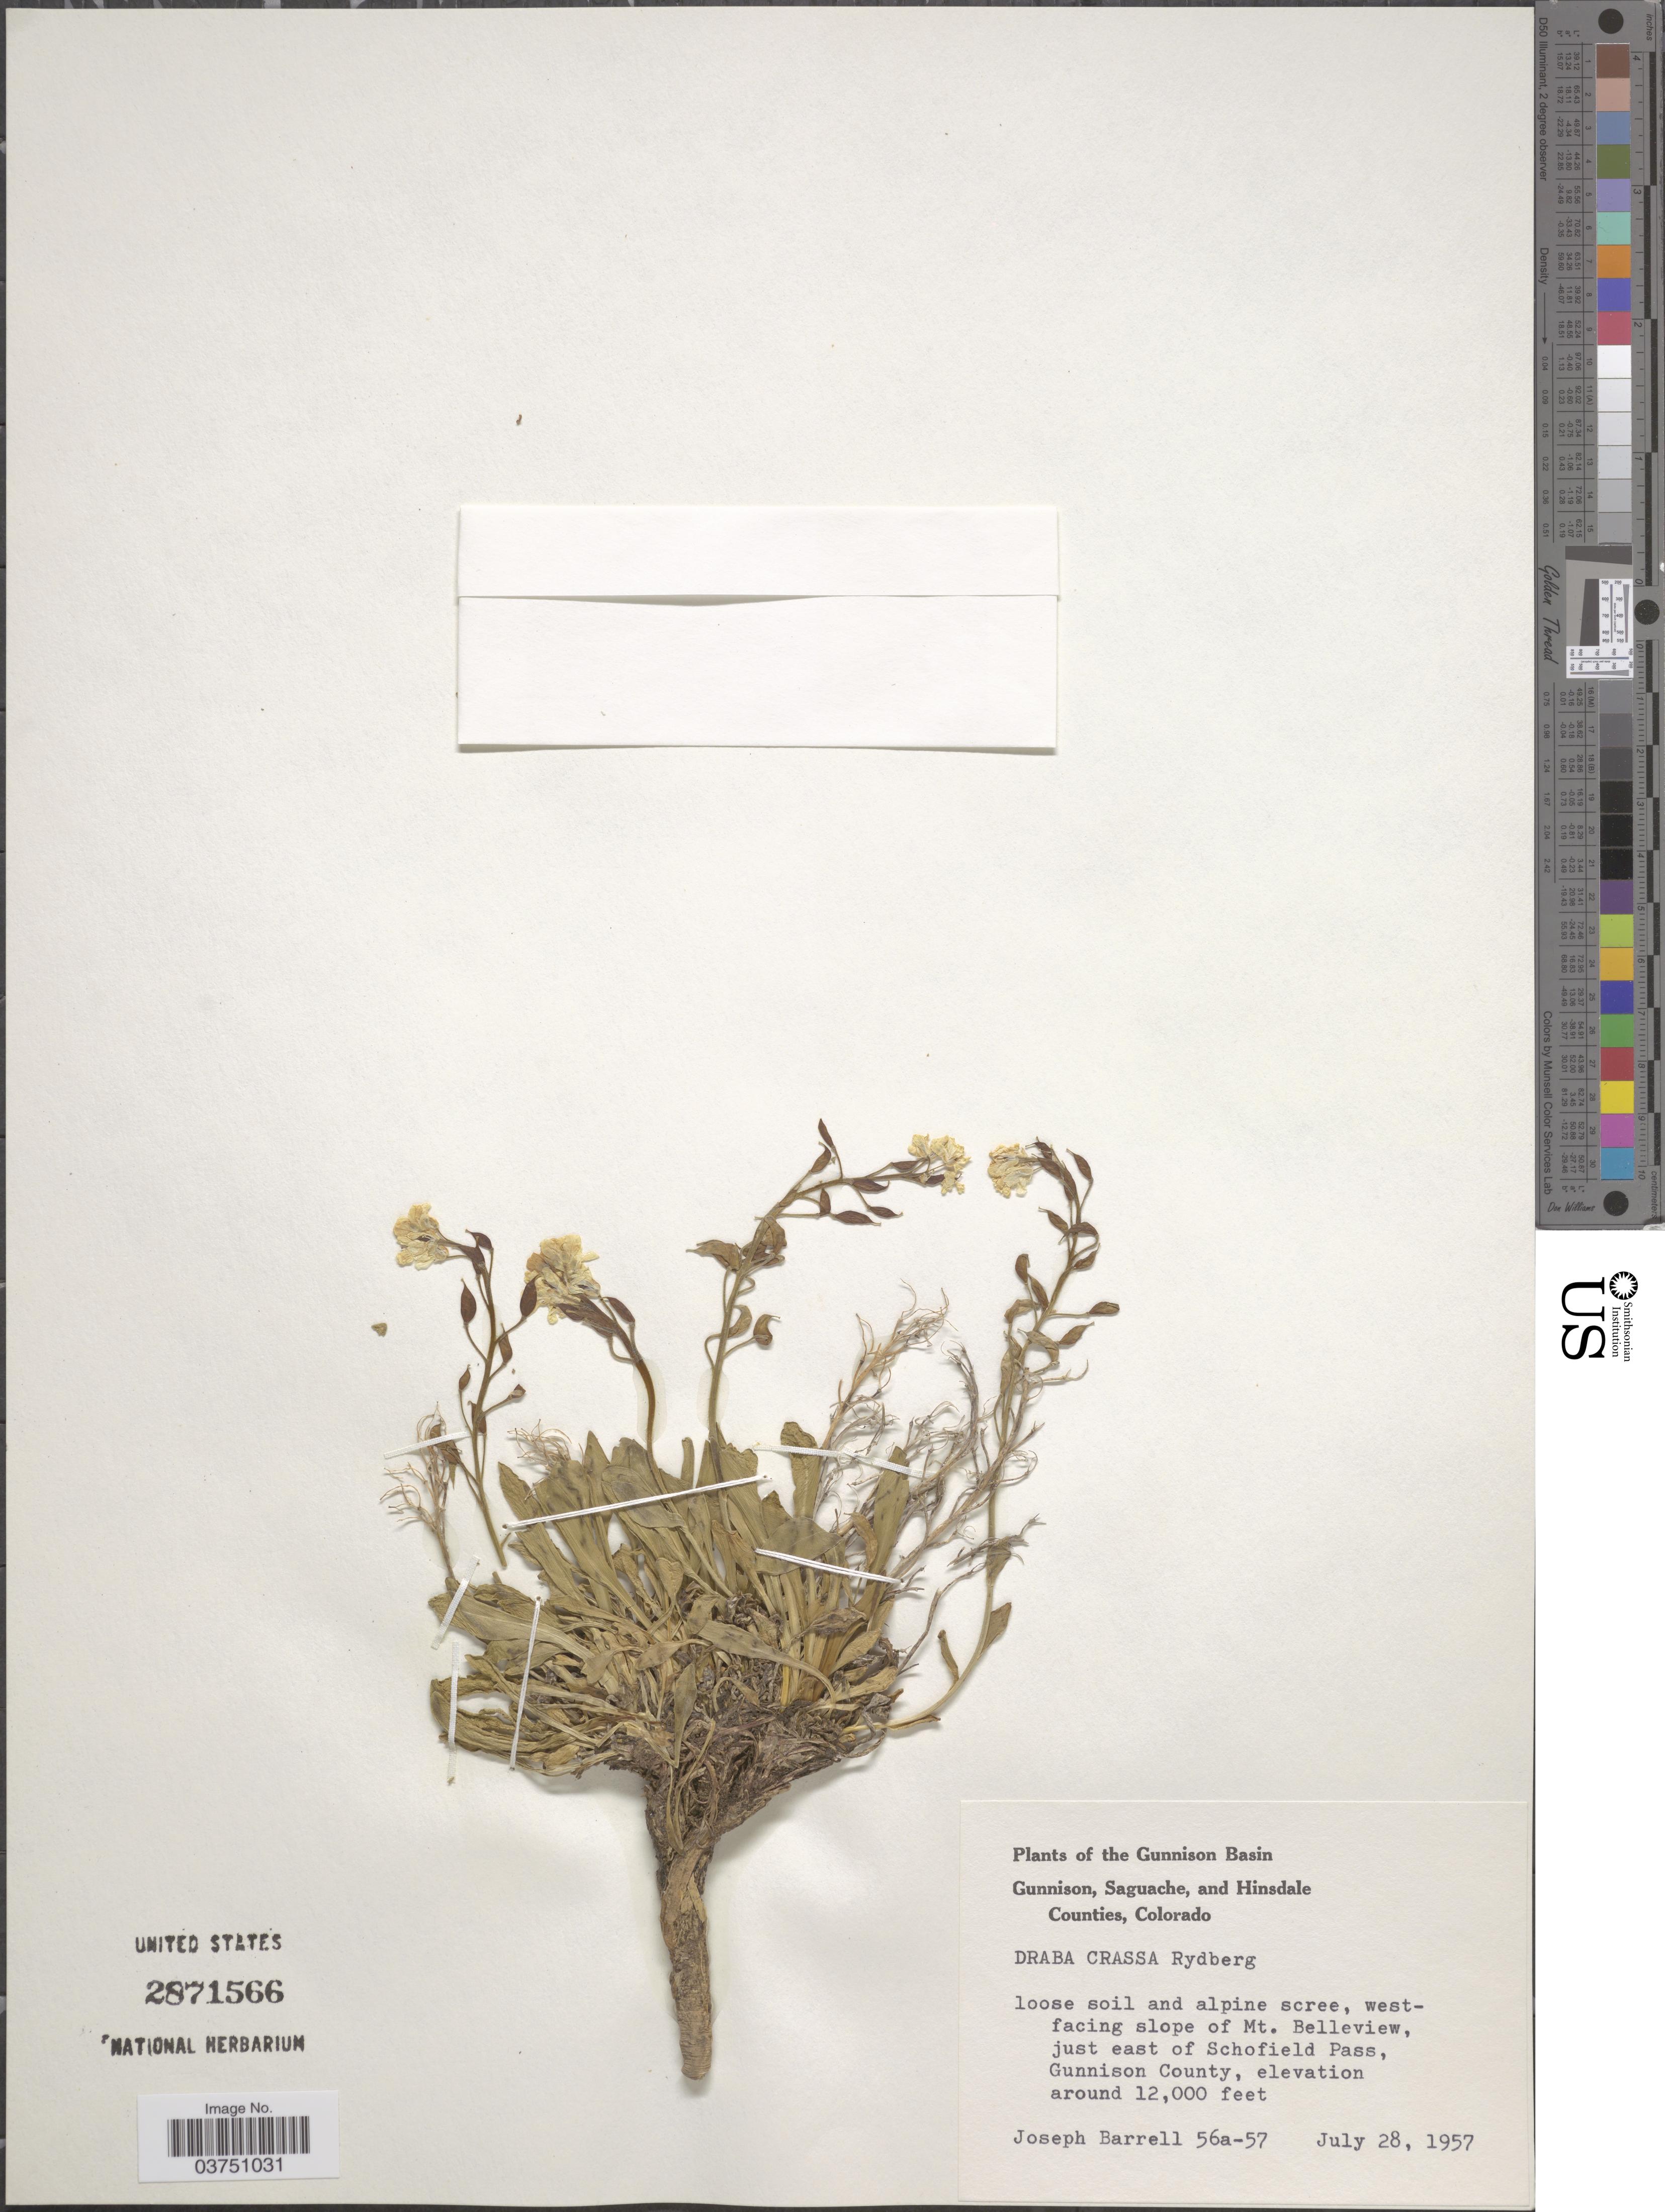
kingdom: Plantae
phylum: Tracheophyta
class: Magnoliopsida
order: Brassicales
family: Brassicaceae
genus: Draba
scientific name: Draba crassa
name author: Rydb.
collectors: J. Barrell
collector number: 56a-57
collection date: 1957-07-28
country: United States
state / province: Colorado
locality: The Gunnison Basin. West-facing slope of Mt. Belleview, just east of Schofield Pass, Gunnison County.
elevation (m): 3658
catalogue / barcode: US 2871566